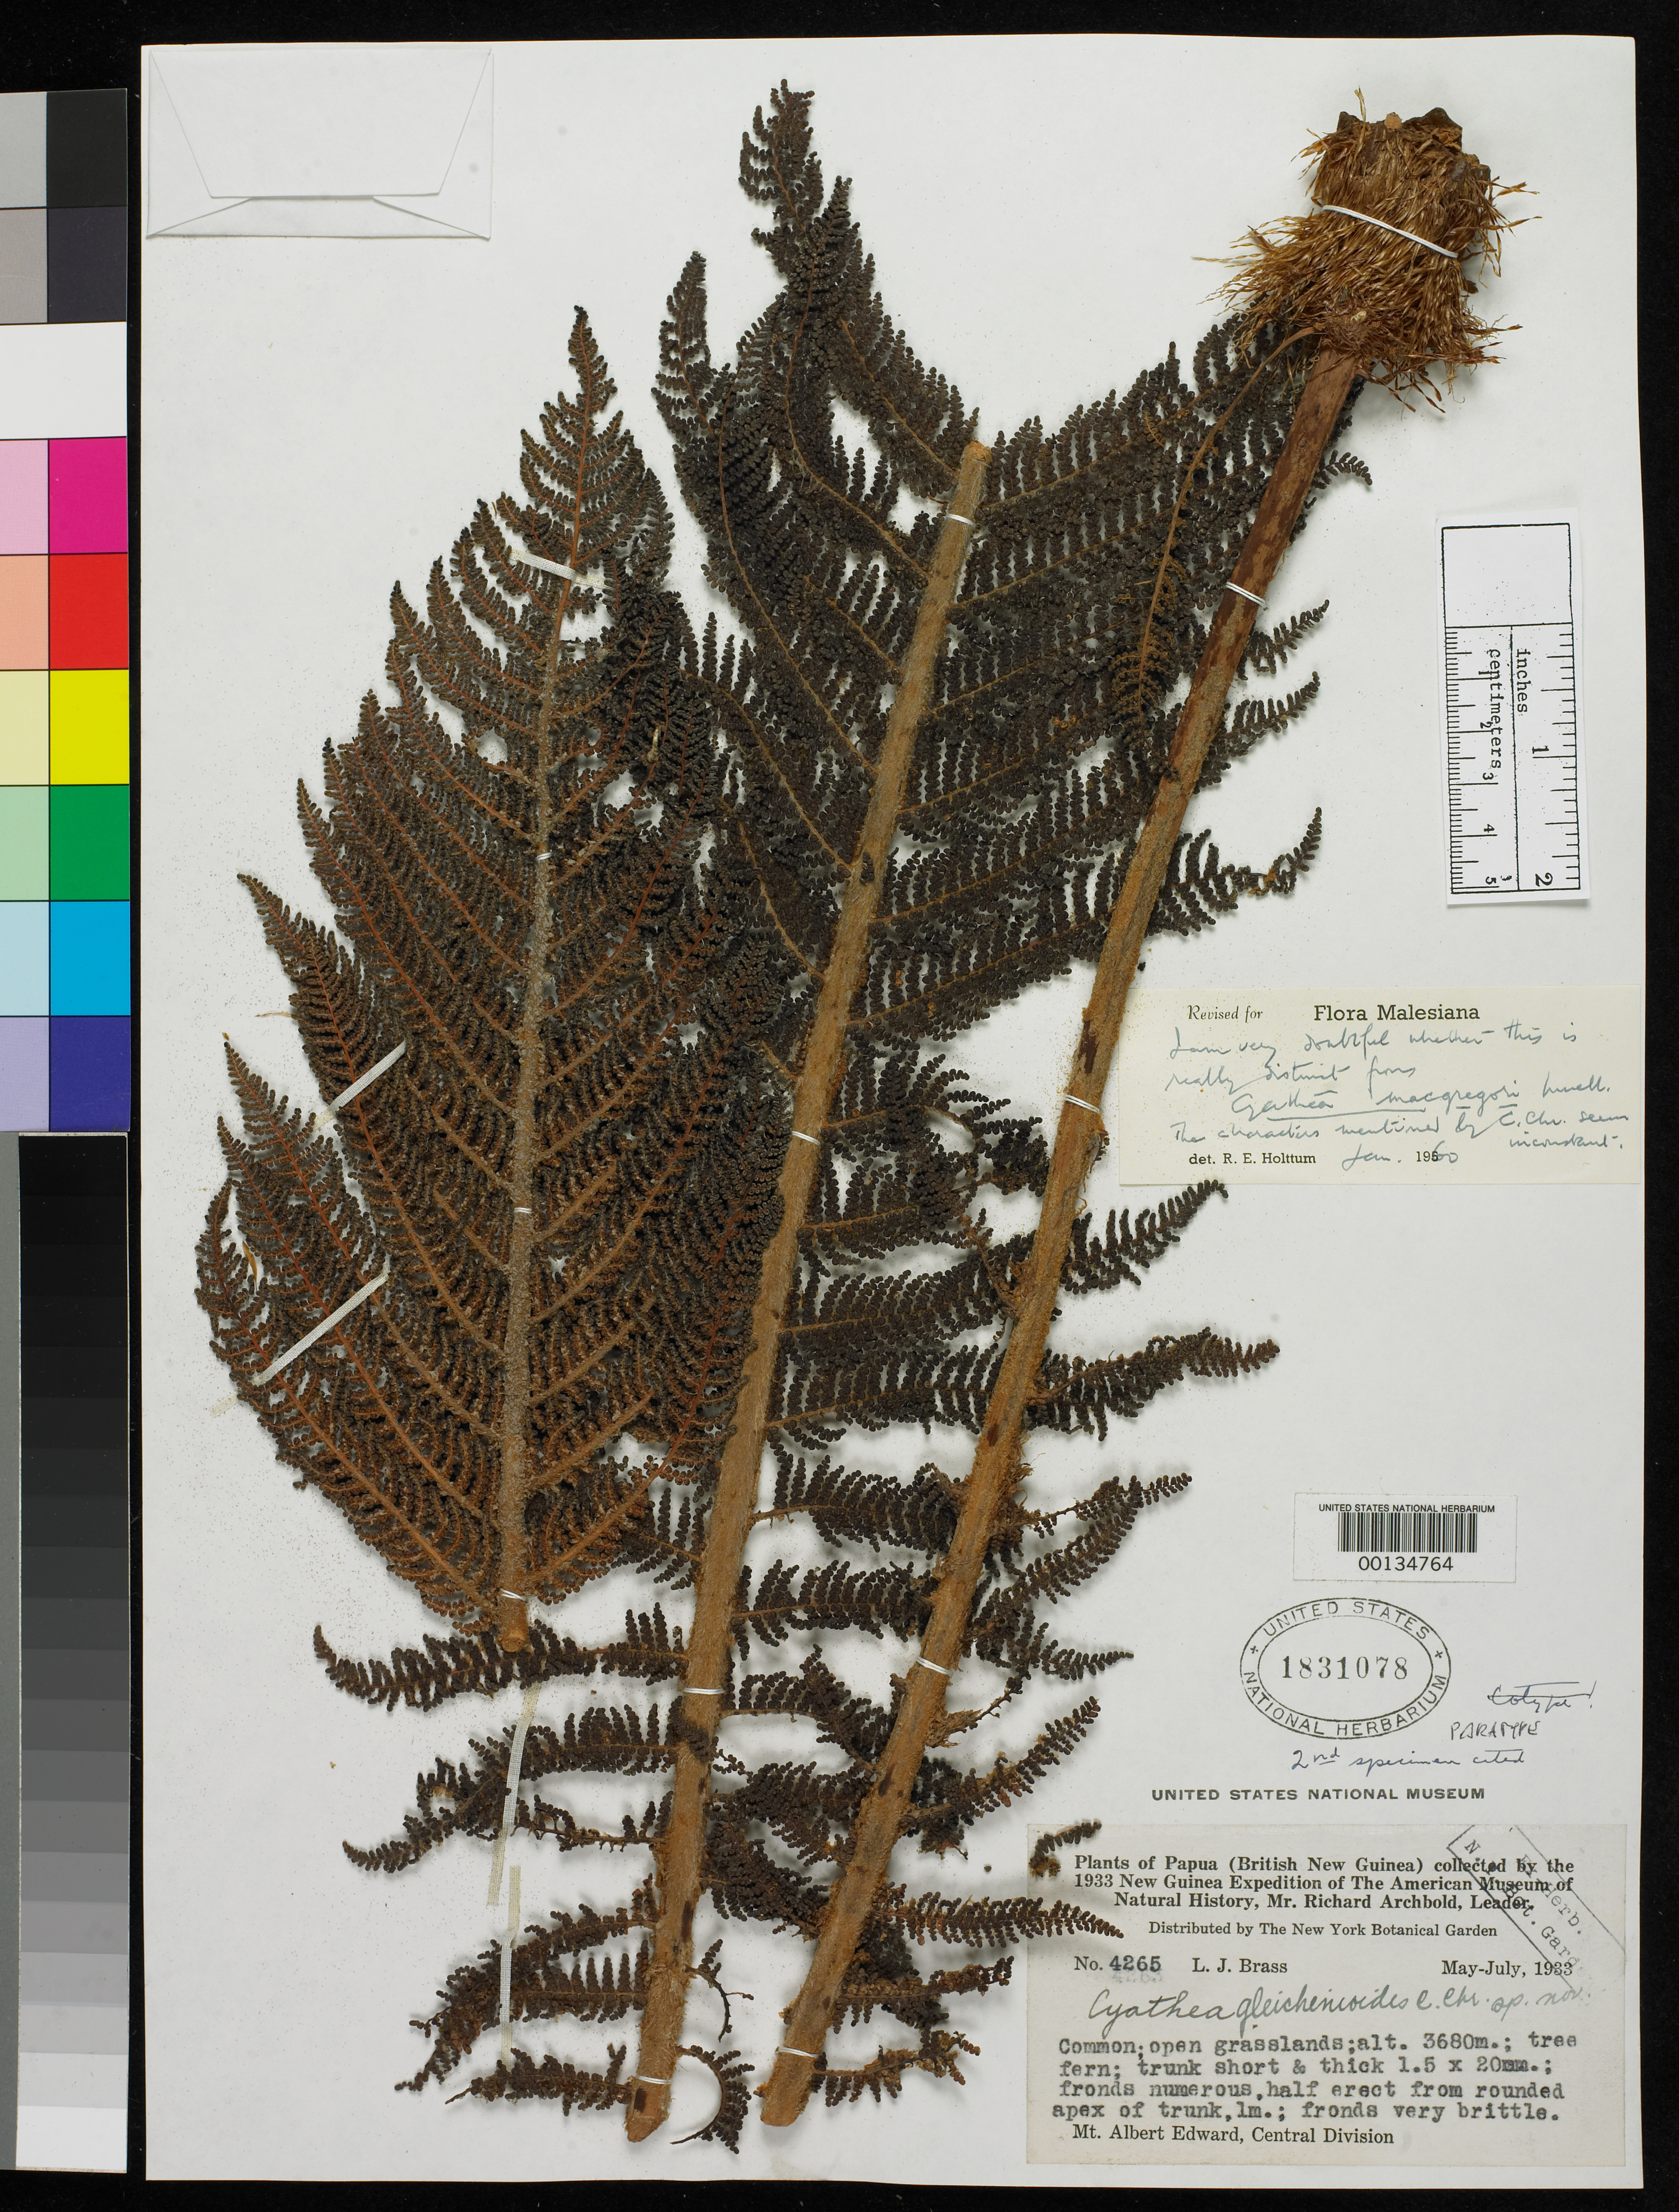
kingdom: Plantae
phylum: Tracheophyta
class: Polypodiopsida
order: Cyatheales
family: Cyatheaceae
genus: Cyathea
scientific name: Cyathea gleichenioides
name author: C. Chr.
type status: Paratype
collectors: L. J. Brass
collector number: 4265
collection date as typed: May 1933 to -- Jul 1933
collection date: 1933-05/1933-07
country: Papua New Guinea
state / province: Central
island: New Guinea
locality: Mt. Albert Edward.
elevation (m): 3680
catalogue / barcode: US 1831078